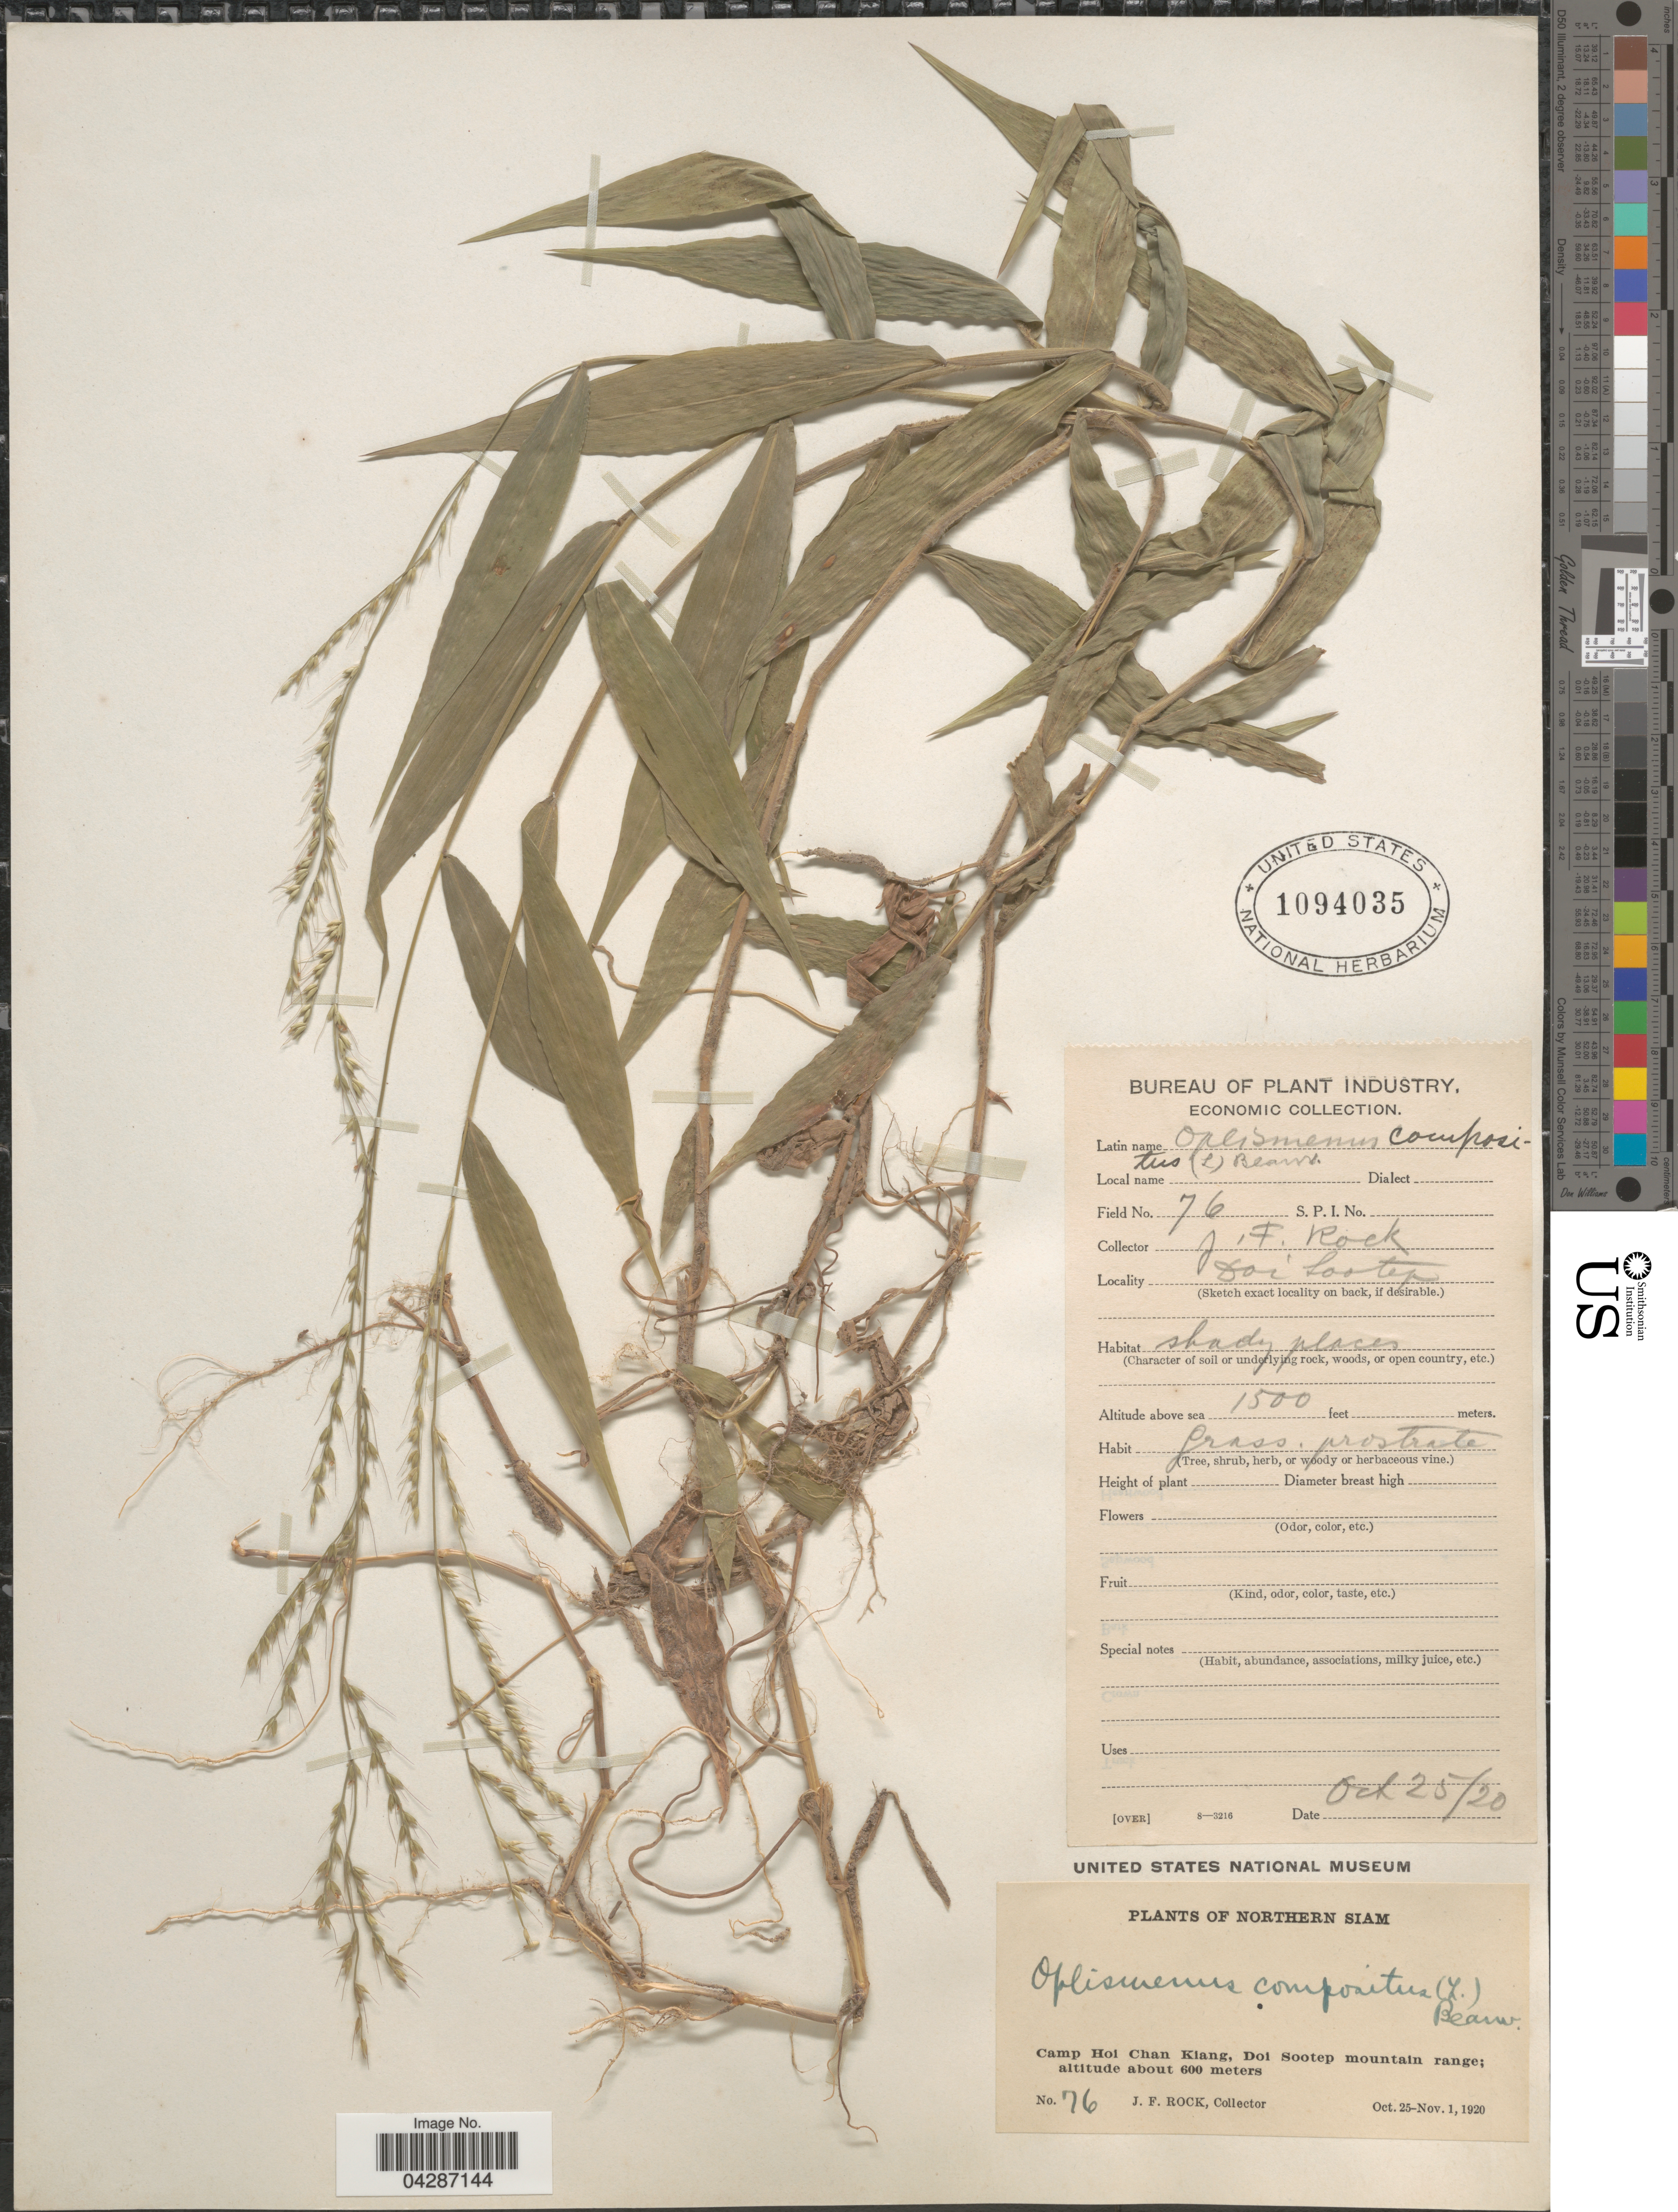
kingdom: Plantae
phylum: Tracheophyta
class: Liliopsida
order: Poales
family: Poaceae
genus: Oplismenus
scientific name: Oplismenus compositus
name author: (L.) P. Beauv.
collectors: J. Rock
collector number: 76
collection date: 1920-10-25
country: Thailand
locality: Northern Siam. Camp Hoi Chan Kiang, Doi Sootep mountain range.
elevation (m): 457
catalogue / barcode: US 1094035